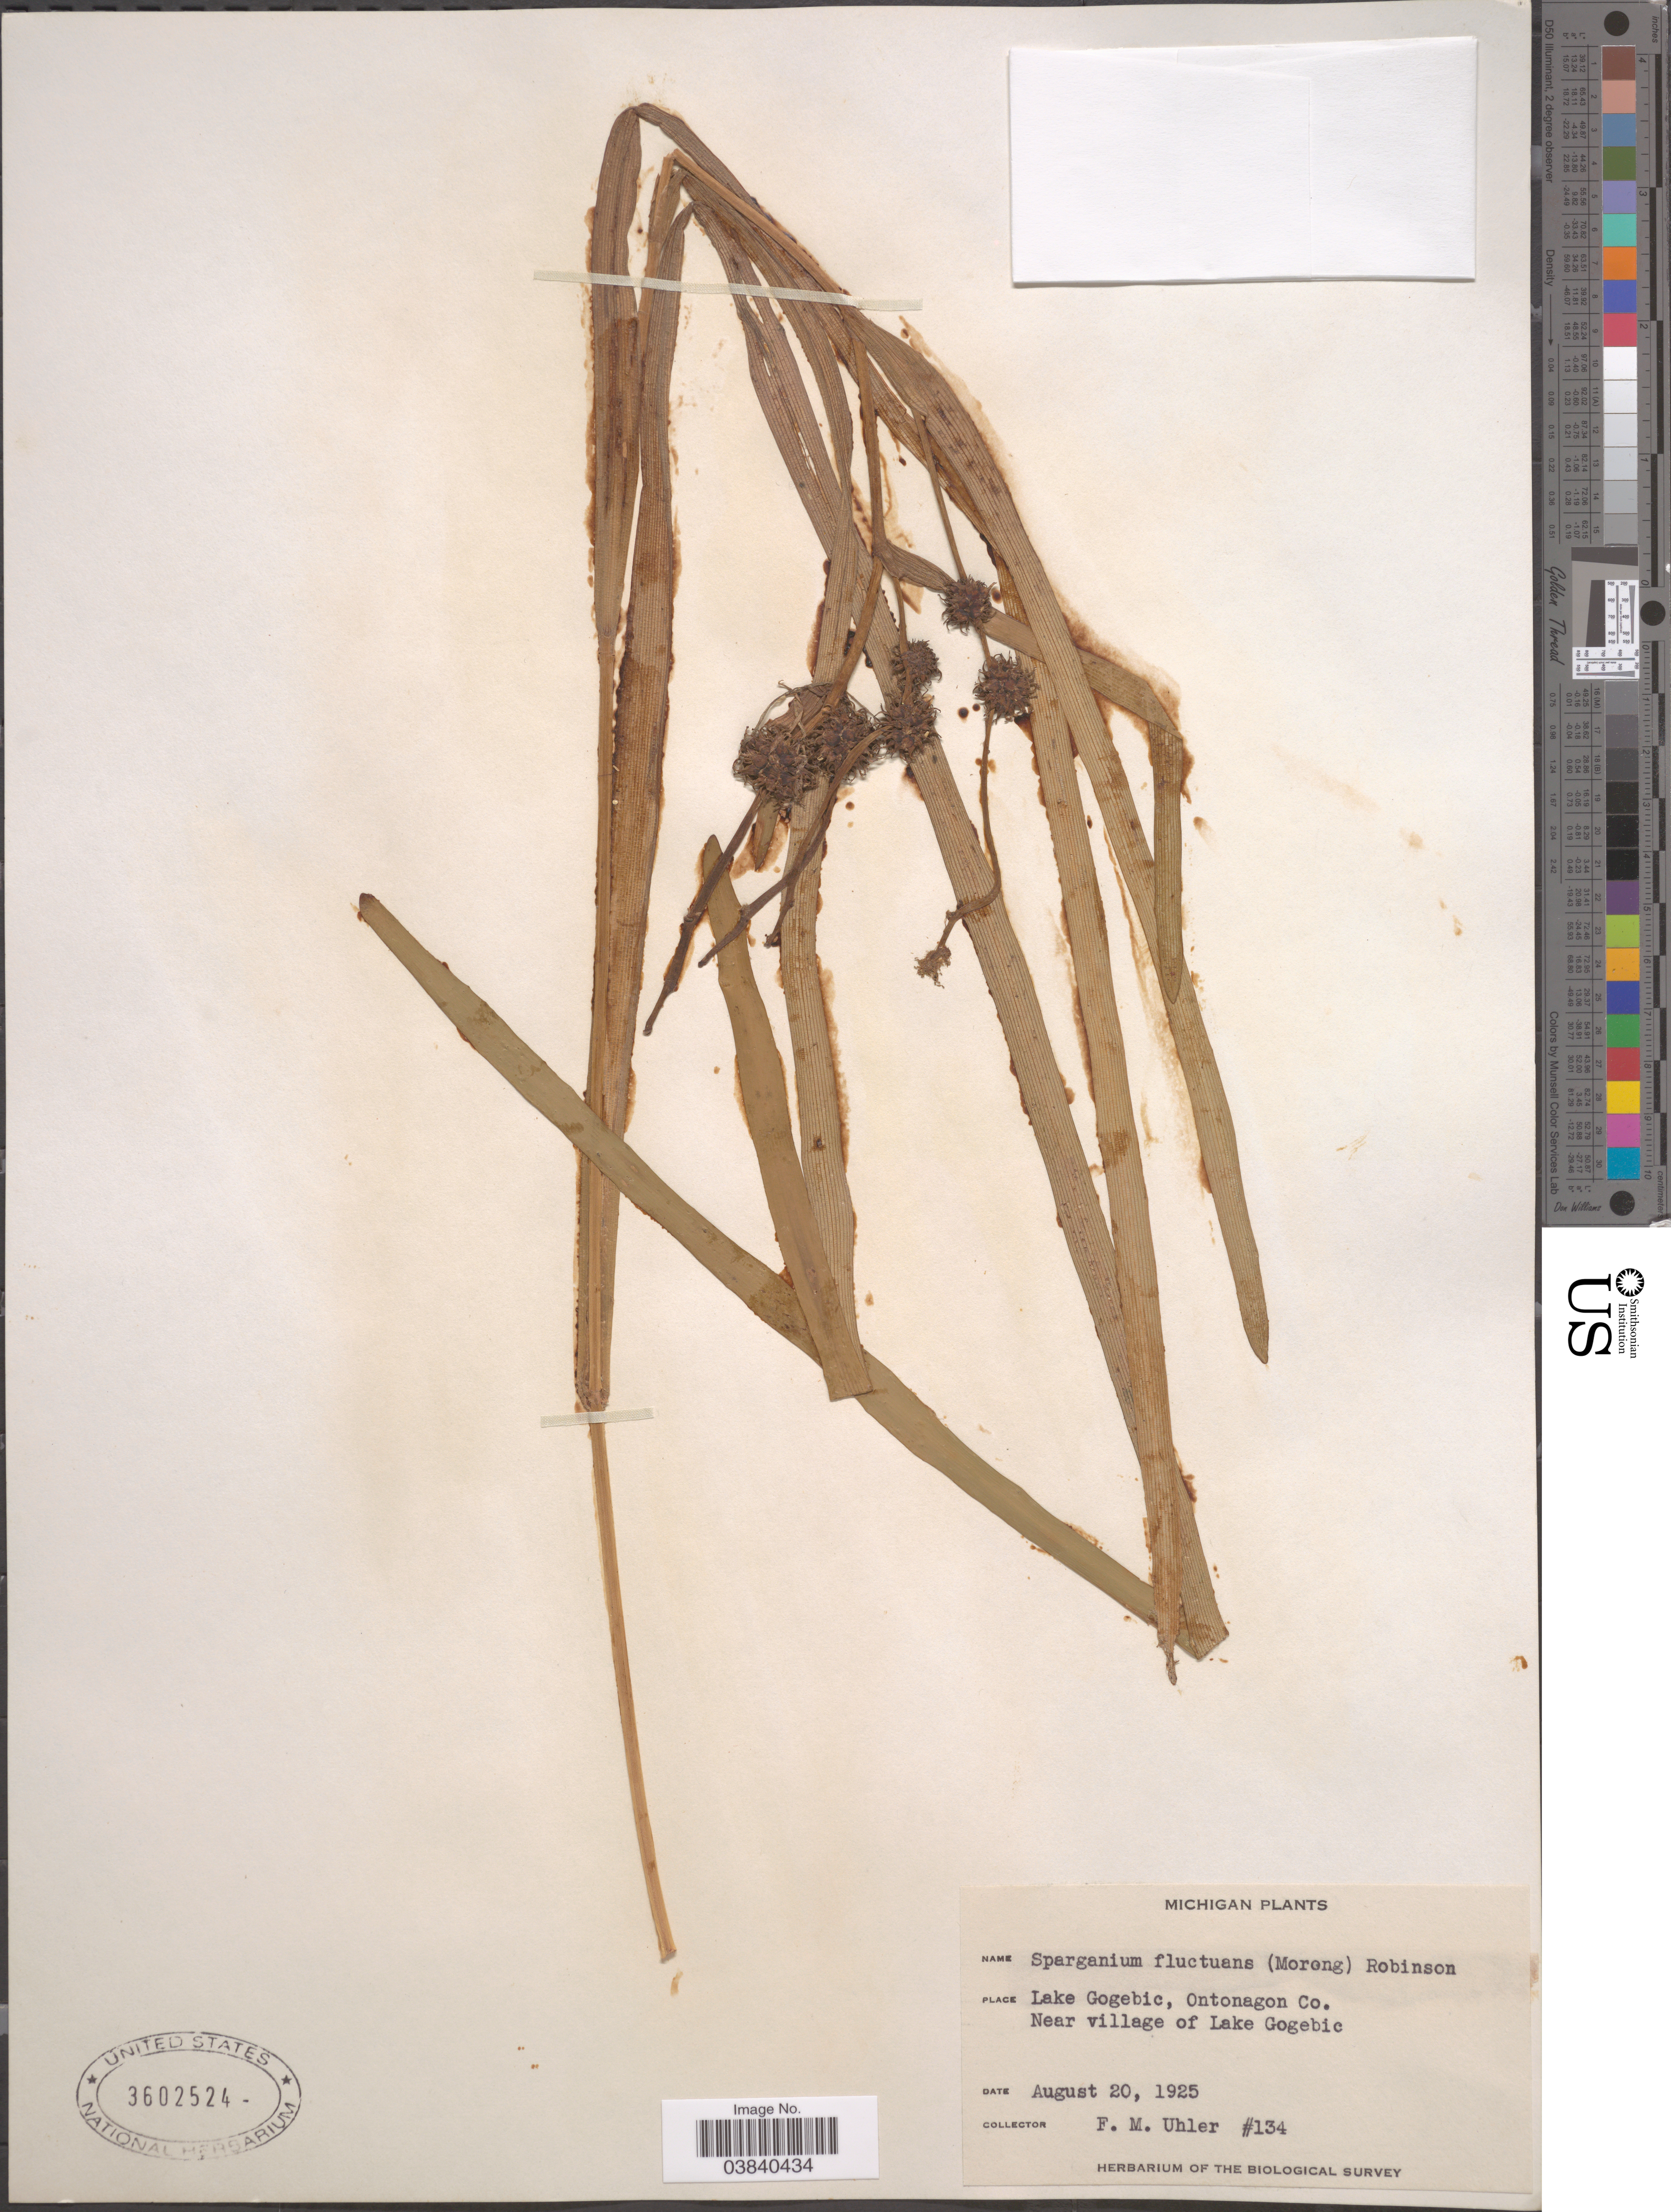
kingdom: Plantae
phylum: Tracheophyta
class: Liliopsida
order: Poales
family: Typhaceae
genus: Sparganium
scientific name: Sparganium fluctuans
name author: (Engelm.) B.L. Rob.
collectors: F. M. Uhler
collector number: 134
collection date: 1925-08-20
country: United States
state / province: Michigan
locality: Lake Gogebic, Ontonagon Co. Near village of Lake Gogebic.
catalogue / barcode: US 3602524